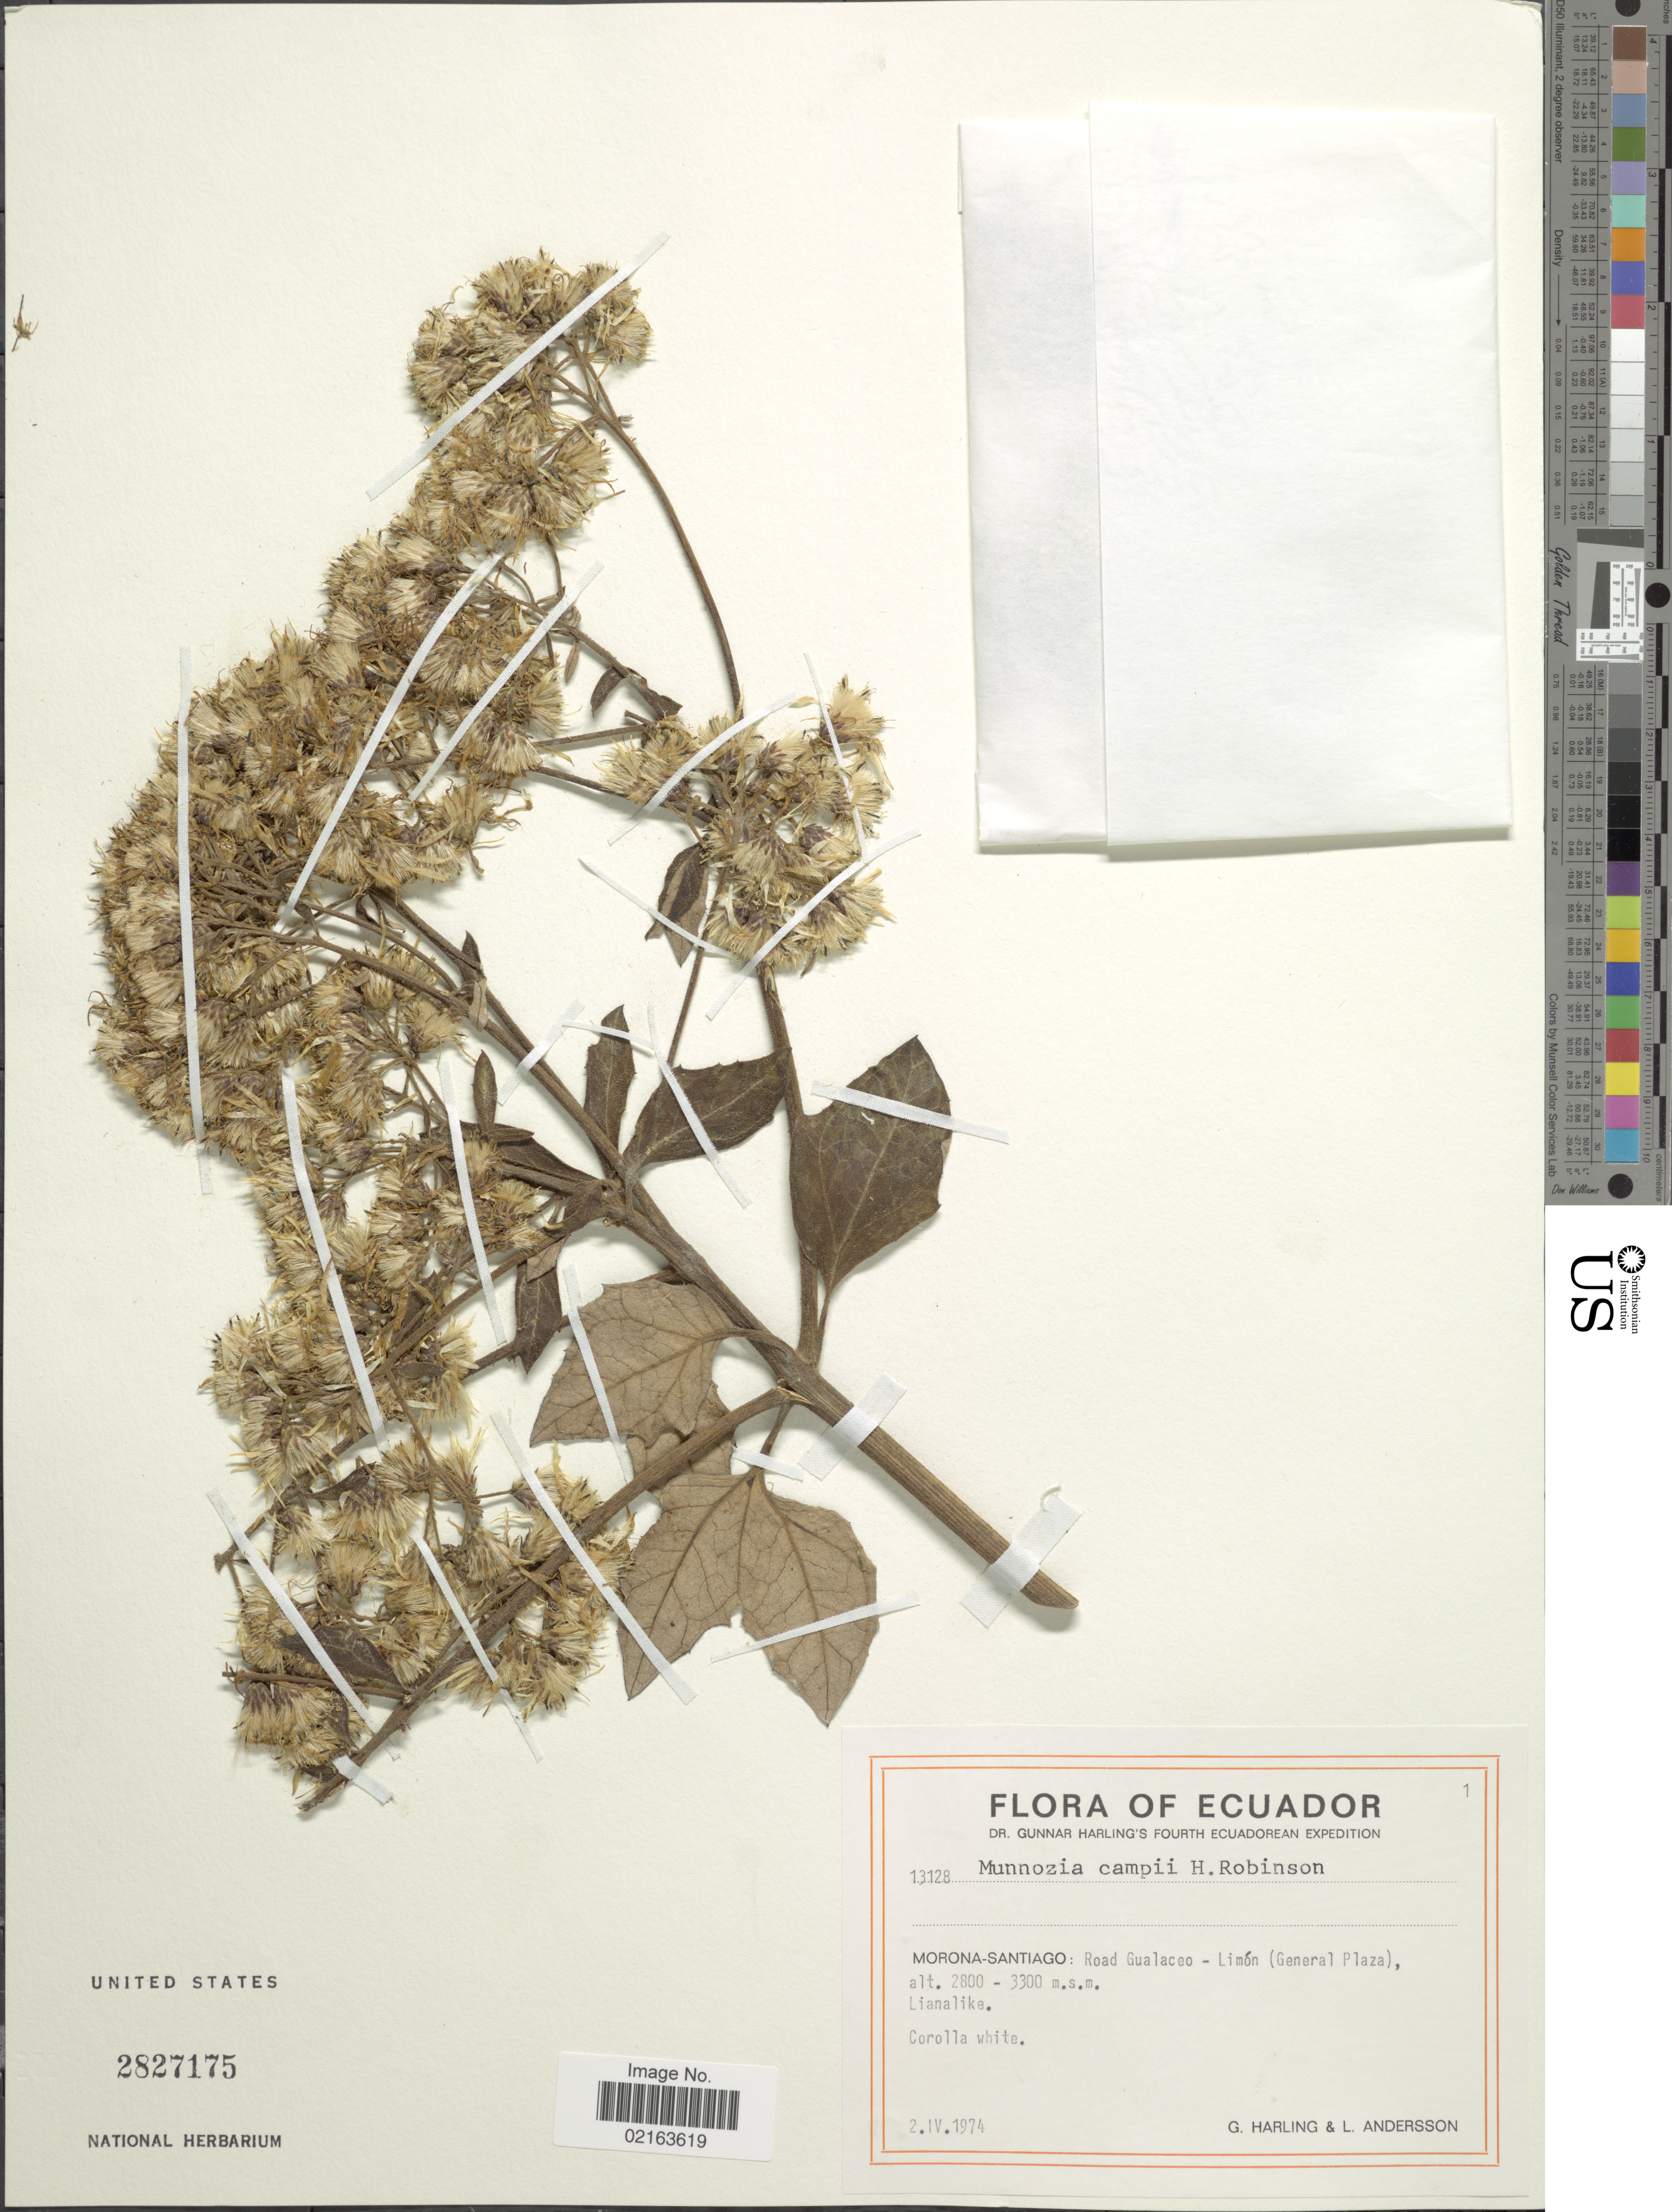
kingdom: Plantae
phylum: Tracheophyta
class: Magnoliopsida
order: Asterales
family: Asteraceae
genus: Munnozia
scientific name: Munnozia campii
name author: H. Rob.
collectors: G. Harling & L. Andersson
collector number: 13128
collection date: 1974-04-02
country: Ecuador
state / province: Morona-Santiago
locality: Morona-Santiago: Road Gualaceo - Limón (General Plaza)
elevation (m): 2800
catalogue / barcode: US 2827175